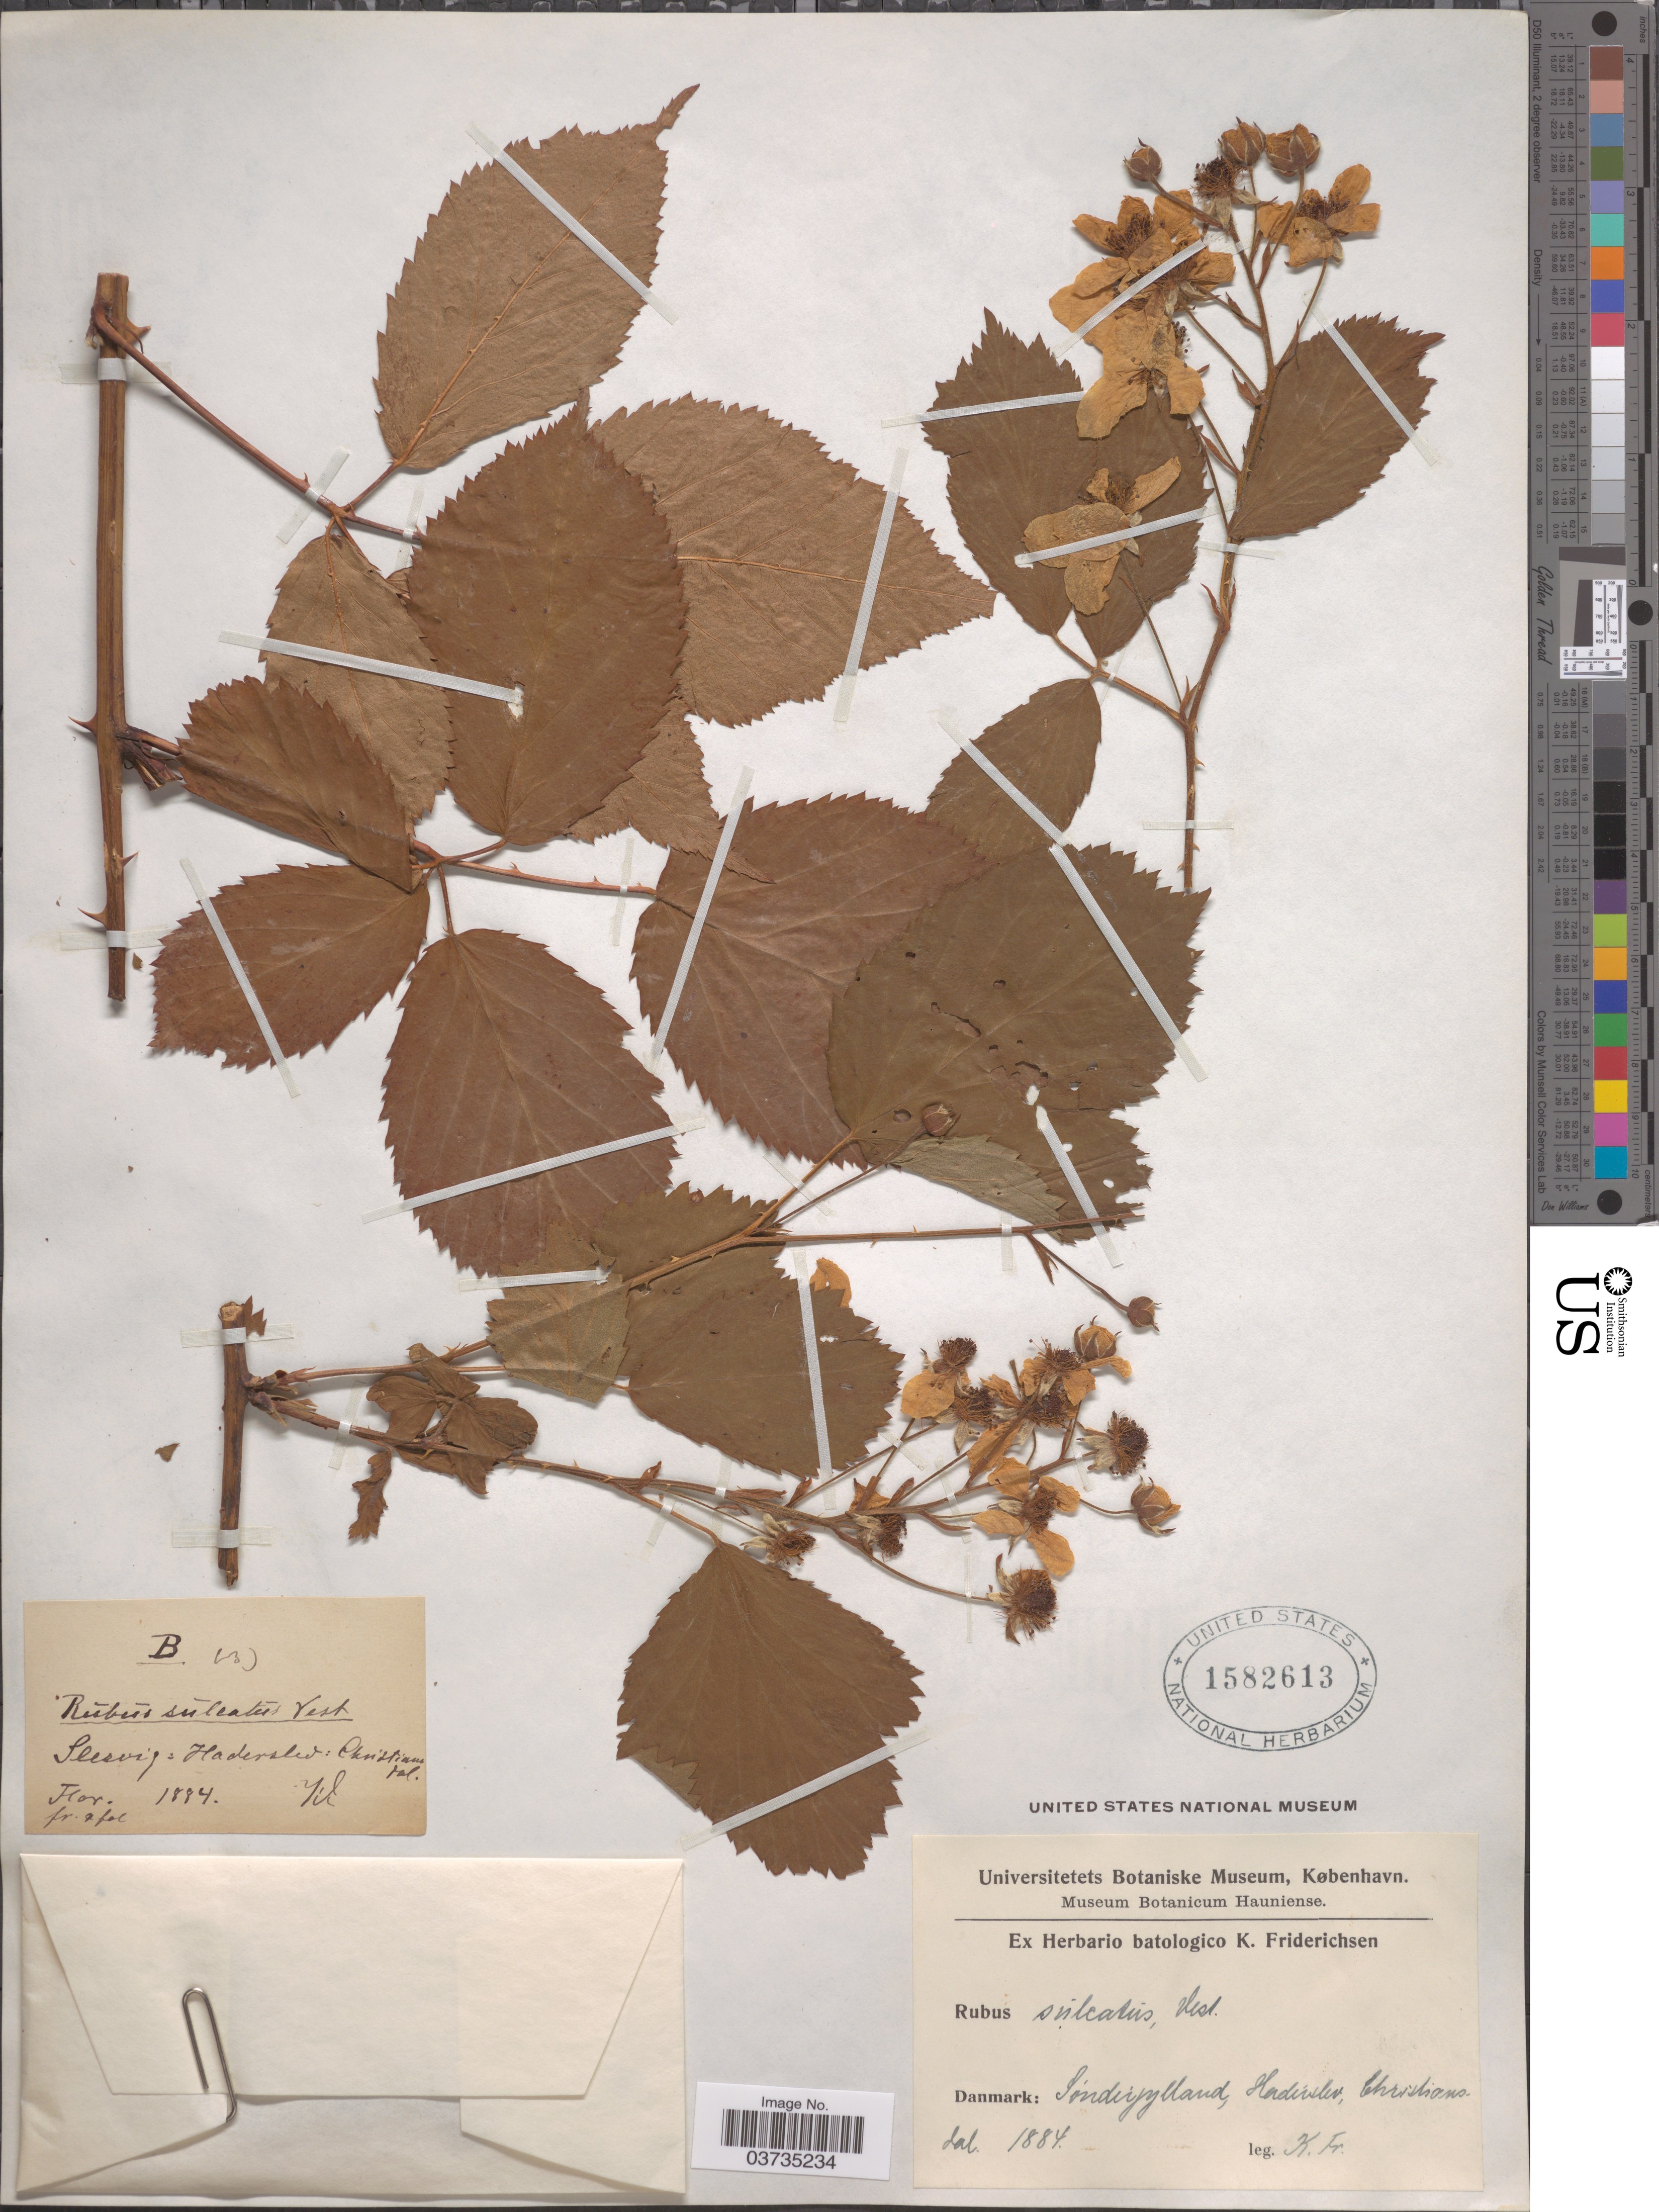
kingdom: Plantae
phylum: Tracheophyta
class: Magnoliopsida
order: Rosales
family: Rosaceae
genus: Rubus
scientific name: Rubus sulcatus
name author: Vest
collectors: K. Friderichsen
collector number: B(3)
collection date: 1884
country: Denmark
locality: Danmark: Sónderjylland, Haderslev, Christiansdal. Slesvig.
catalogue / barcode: US 1582613